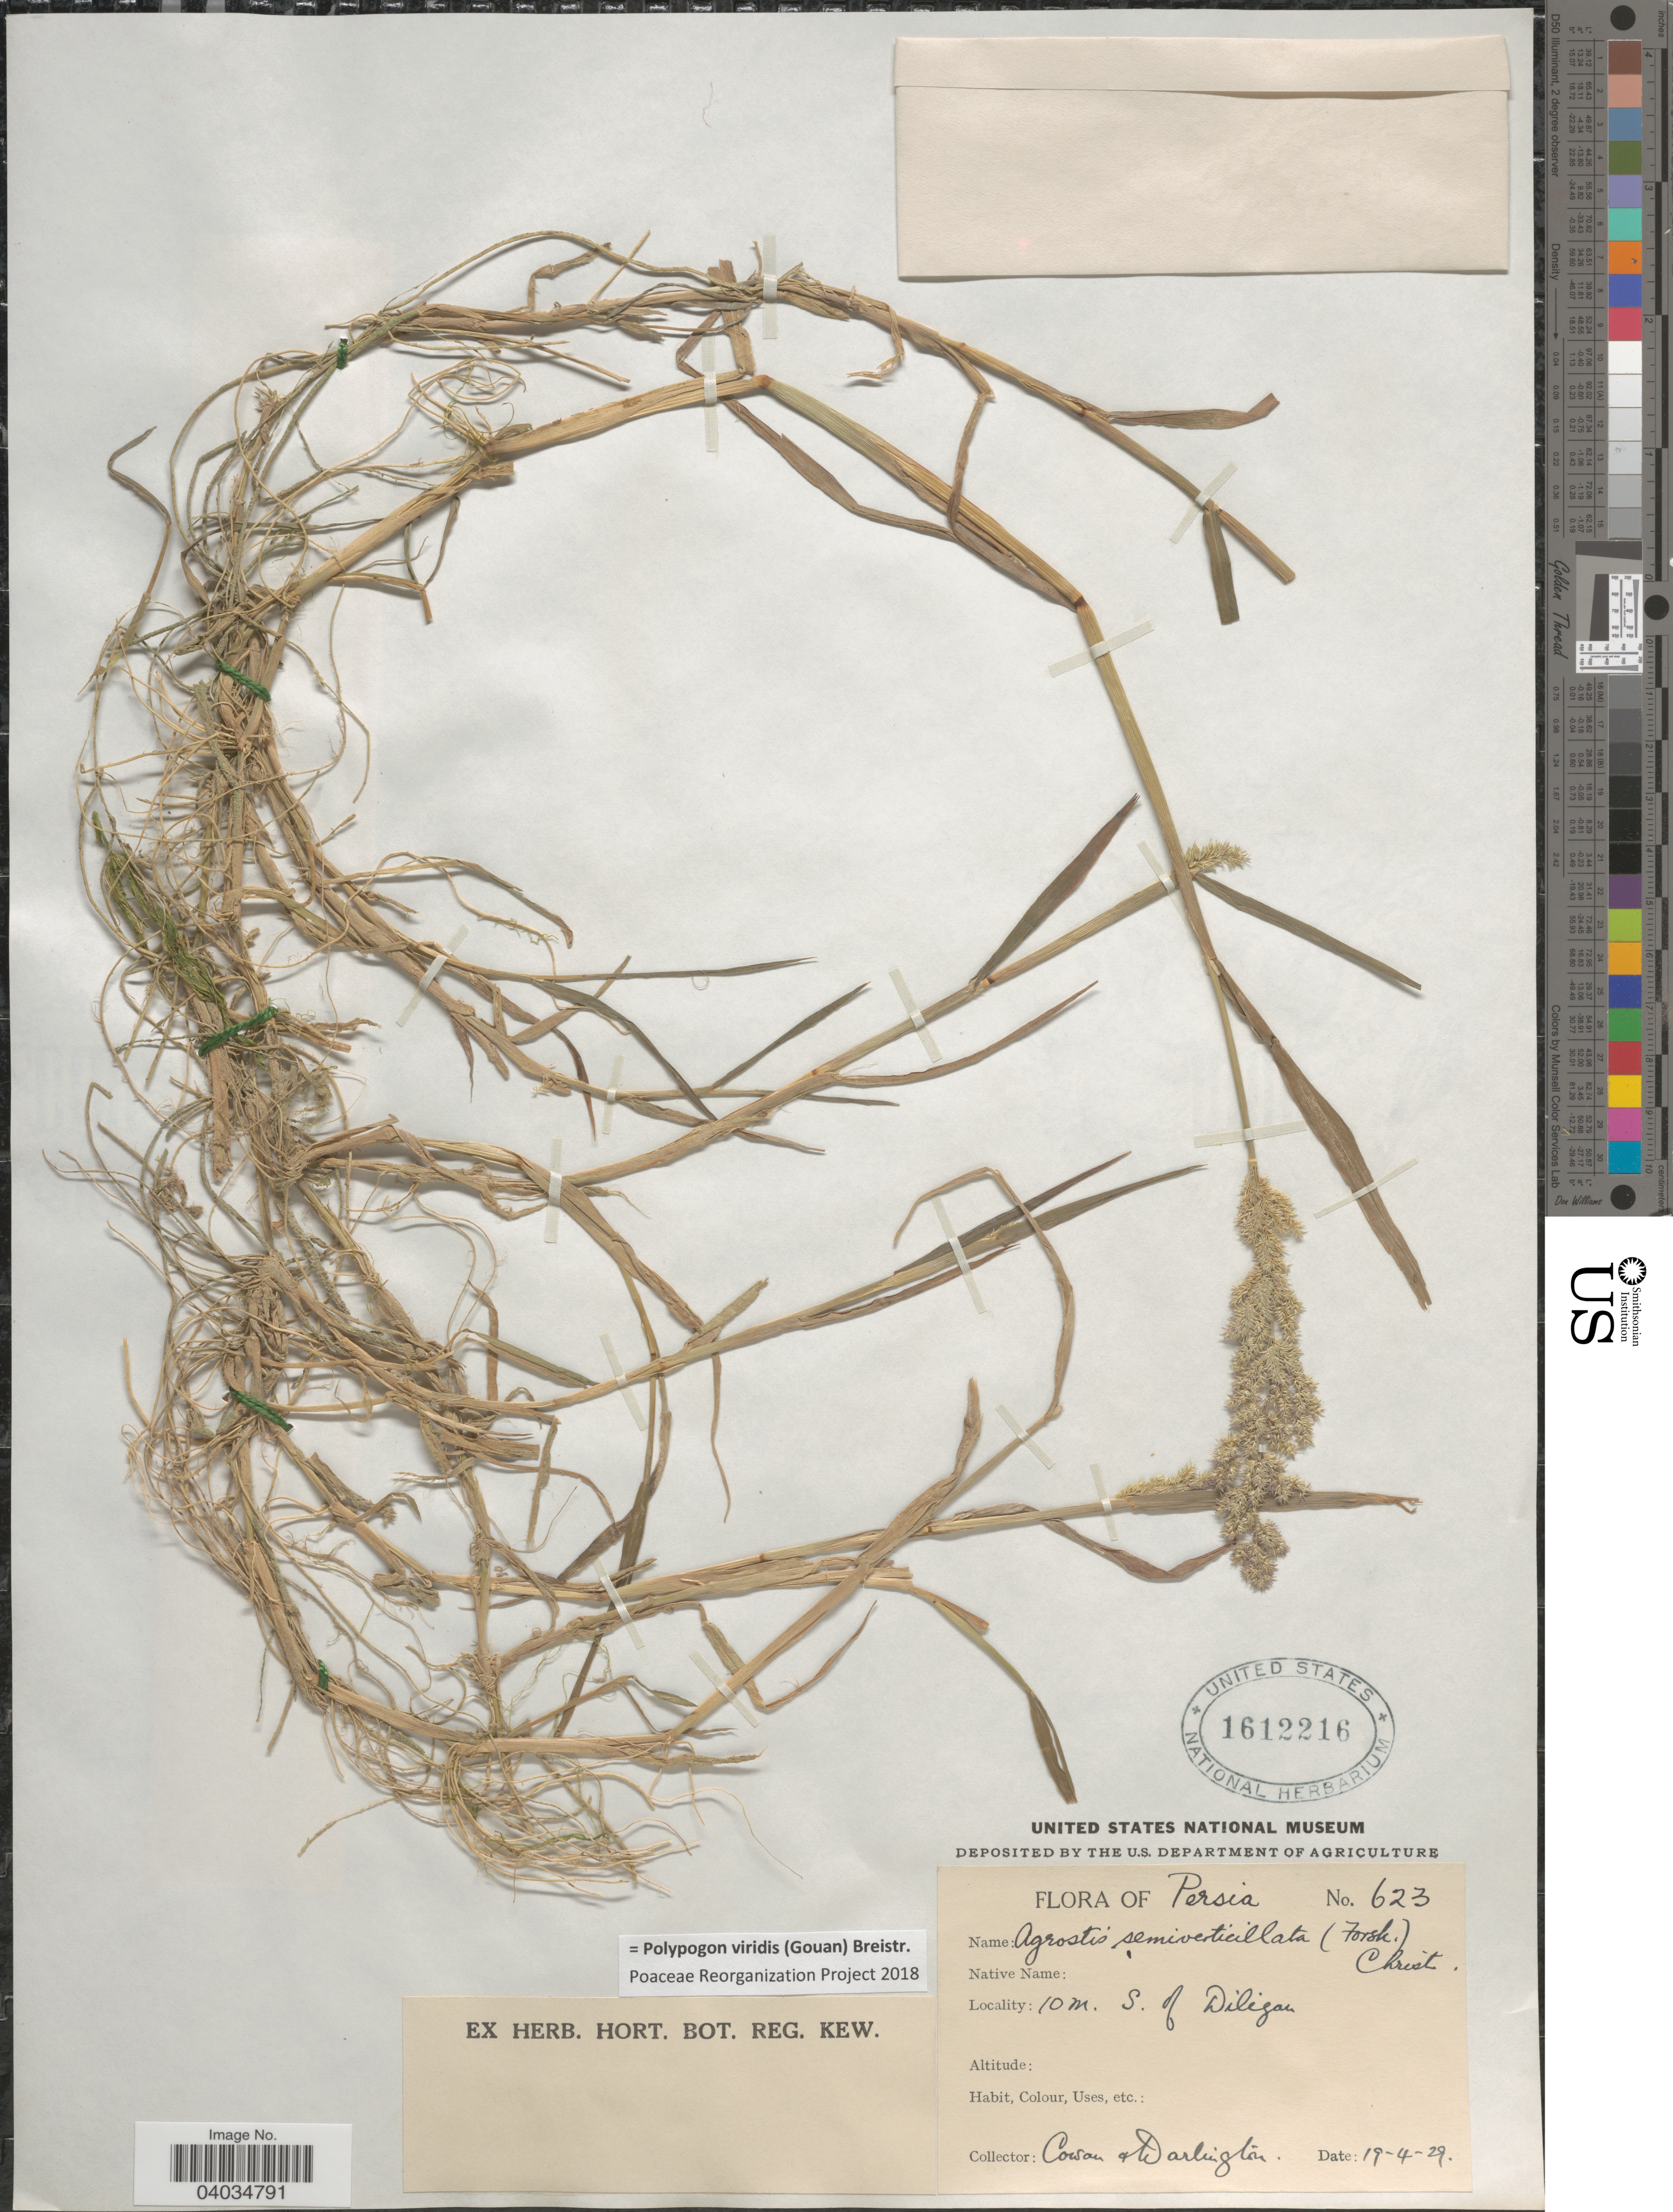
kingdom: Plantae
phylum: Tracheophyta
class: Liliopsida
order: Poales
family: Poaceae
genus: Polypogon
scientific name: Polypogon viridis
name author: (Gouan) Breistroffer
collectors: Cowan & Darlington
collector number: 623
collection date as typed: Transcribed d/m/y: 19/4/29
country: Iran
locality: Persia. 10 m. S. of Diligan.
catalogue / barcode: US 1612216